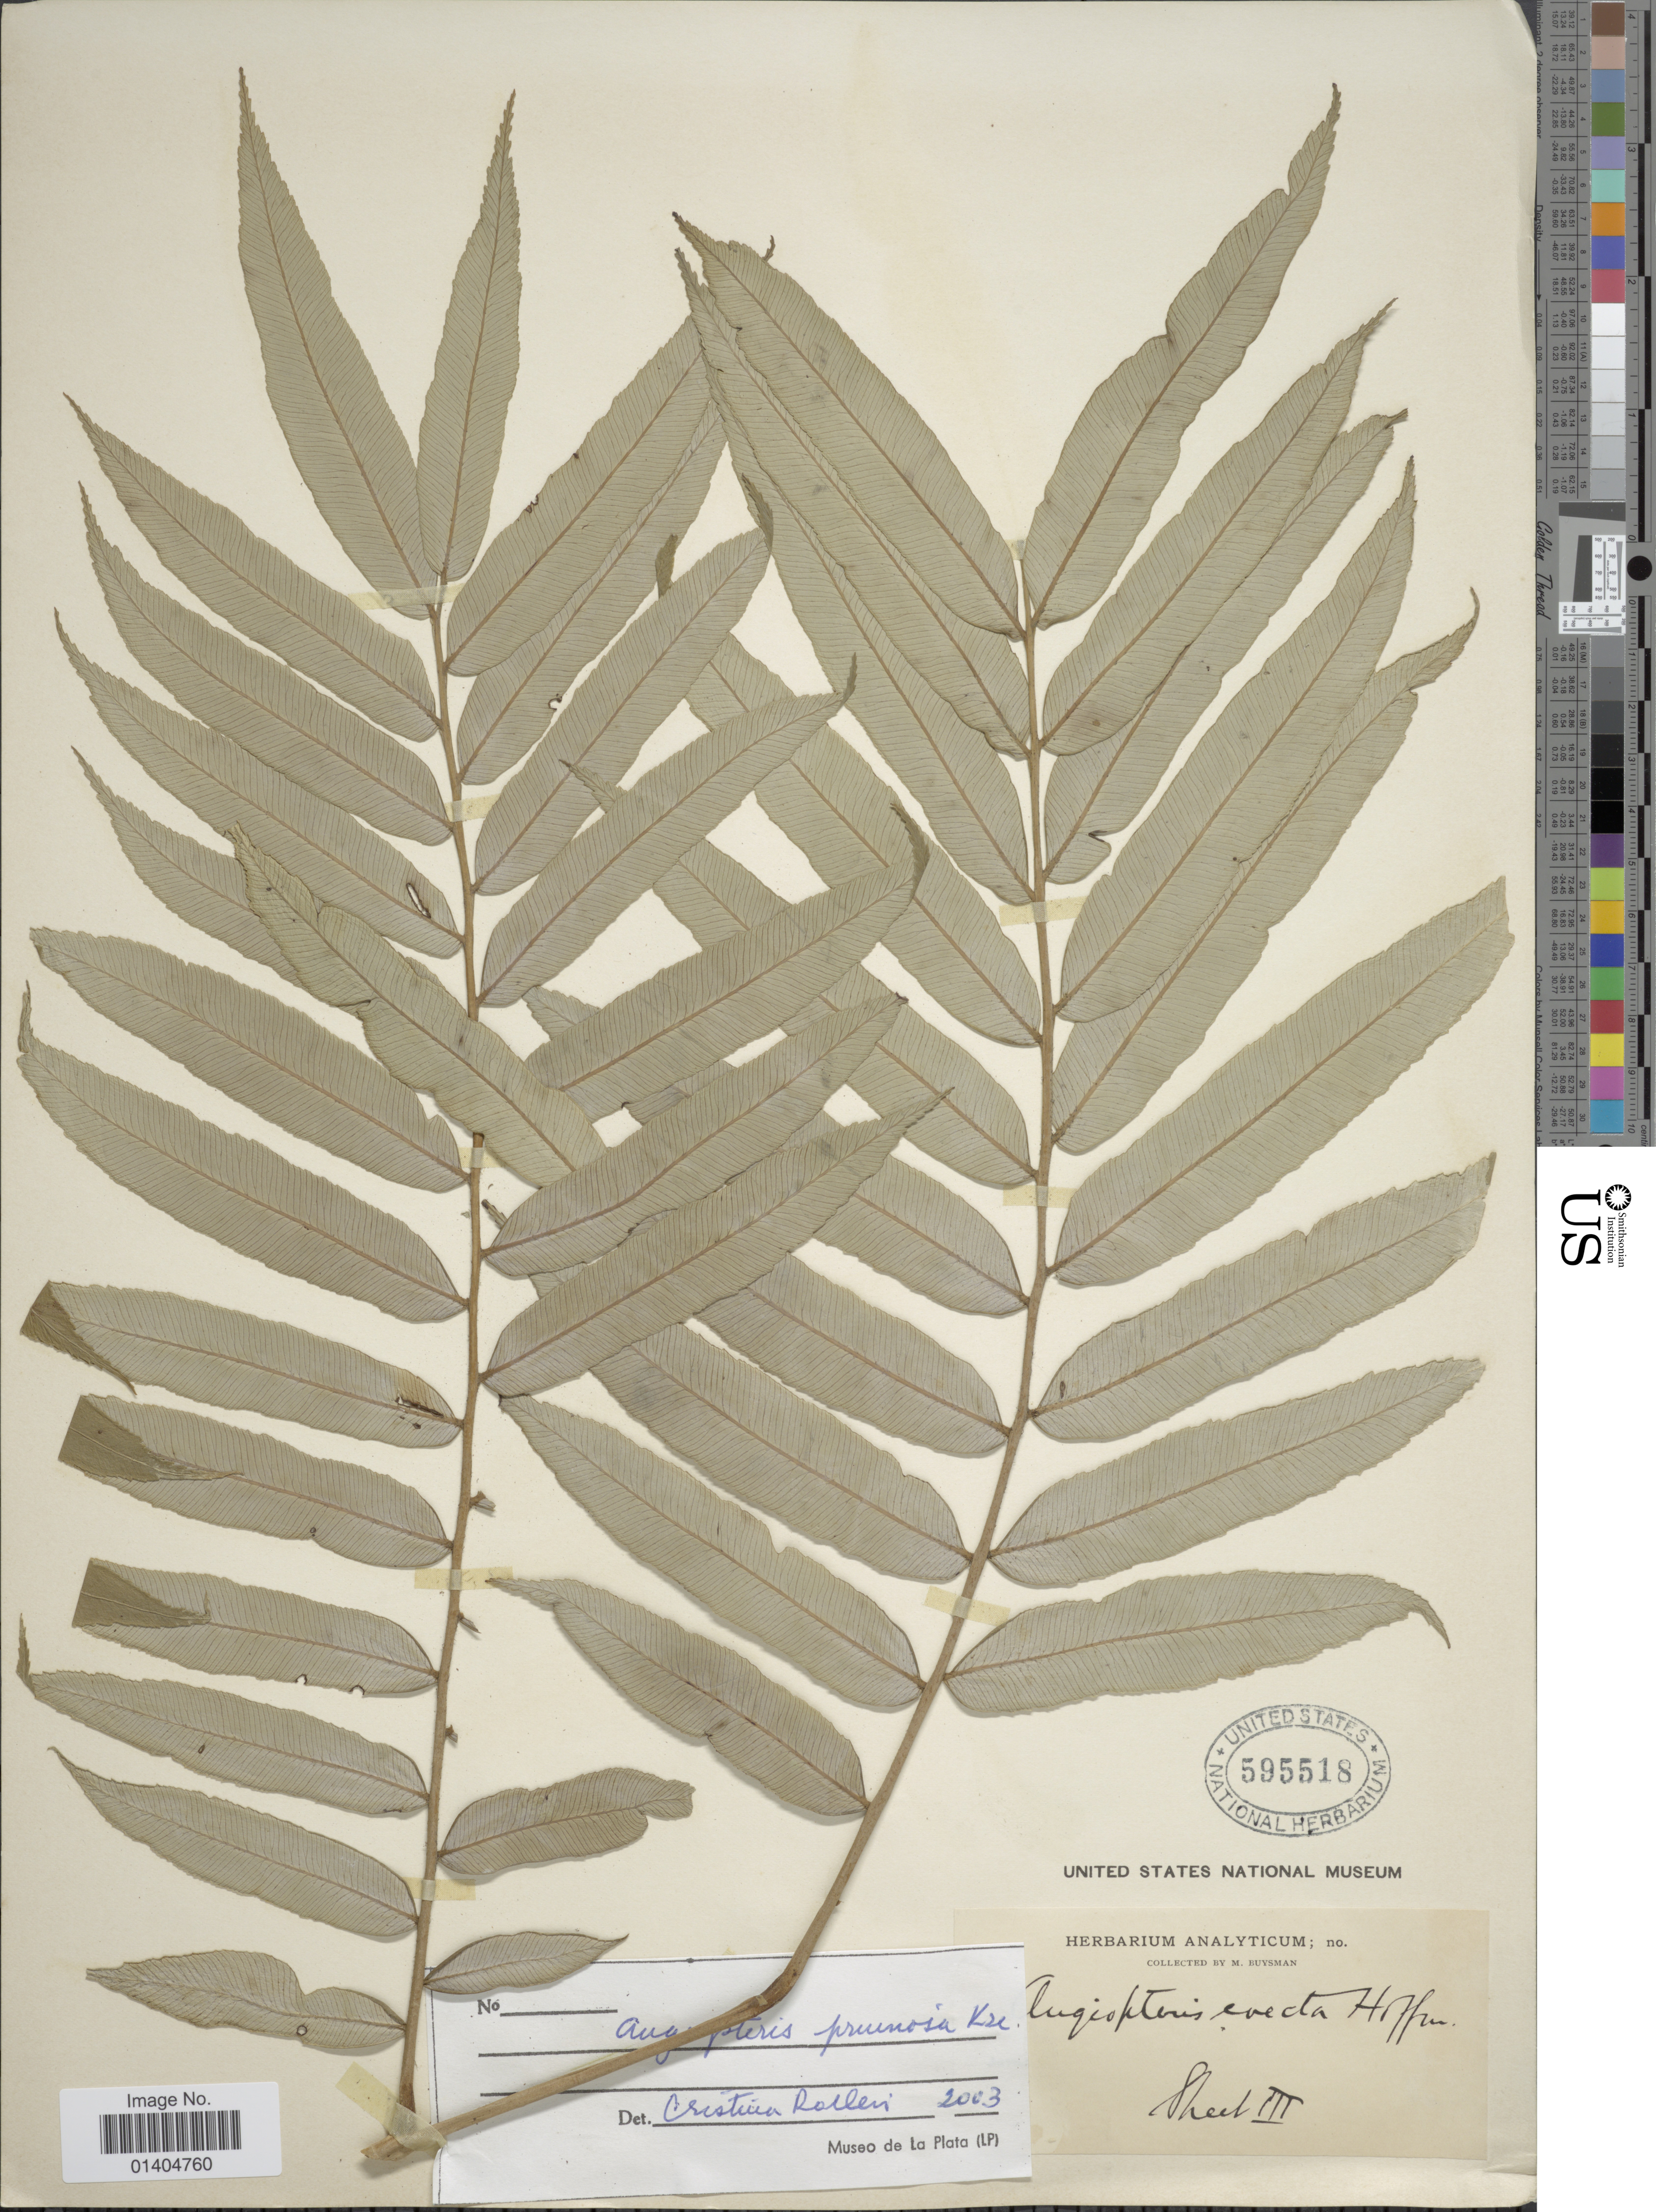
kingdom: Plantae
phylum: Tracheophyta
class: Polypodiopsida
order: Marattiales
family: Marattiaceae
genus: Angiopteris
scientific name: Angiopteris pruinosa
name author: Kunze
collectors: M. Buysman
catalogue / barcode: US 595518